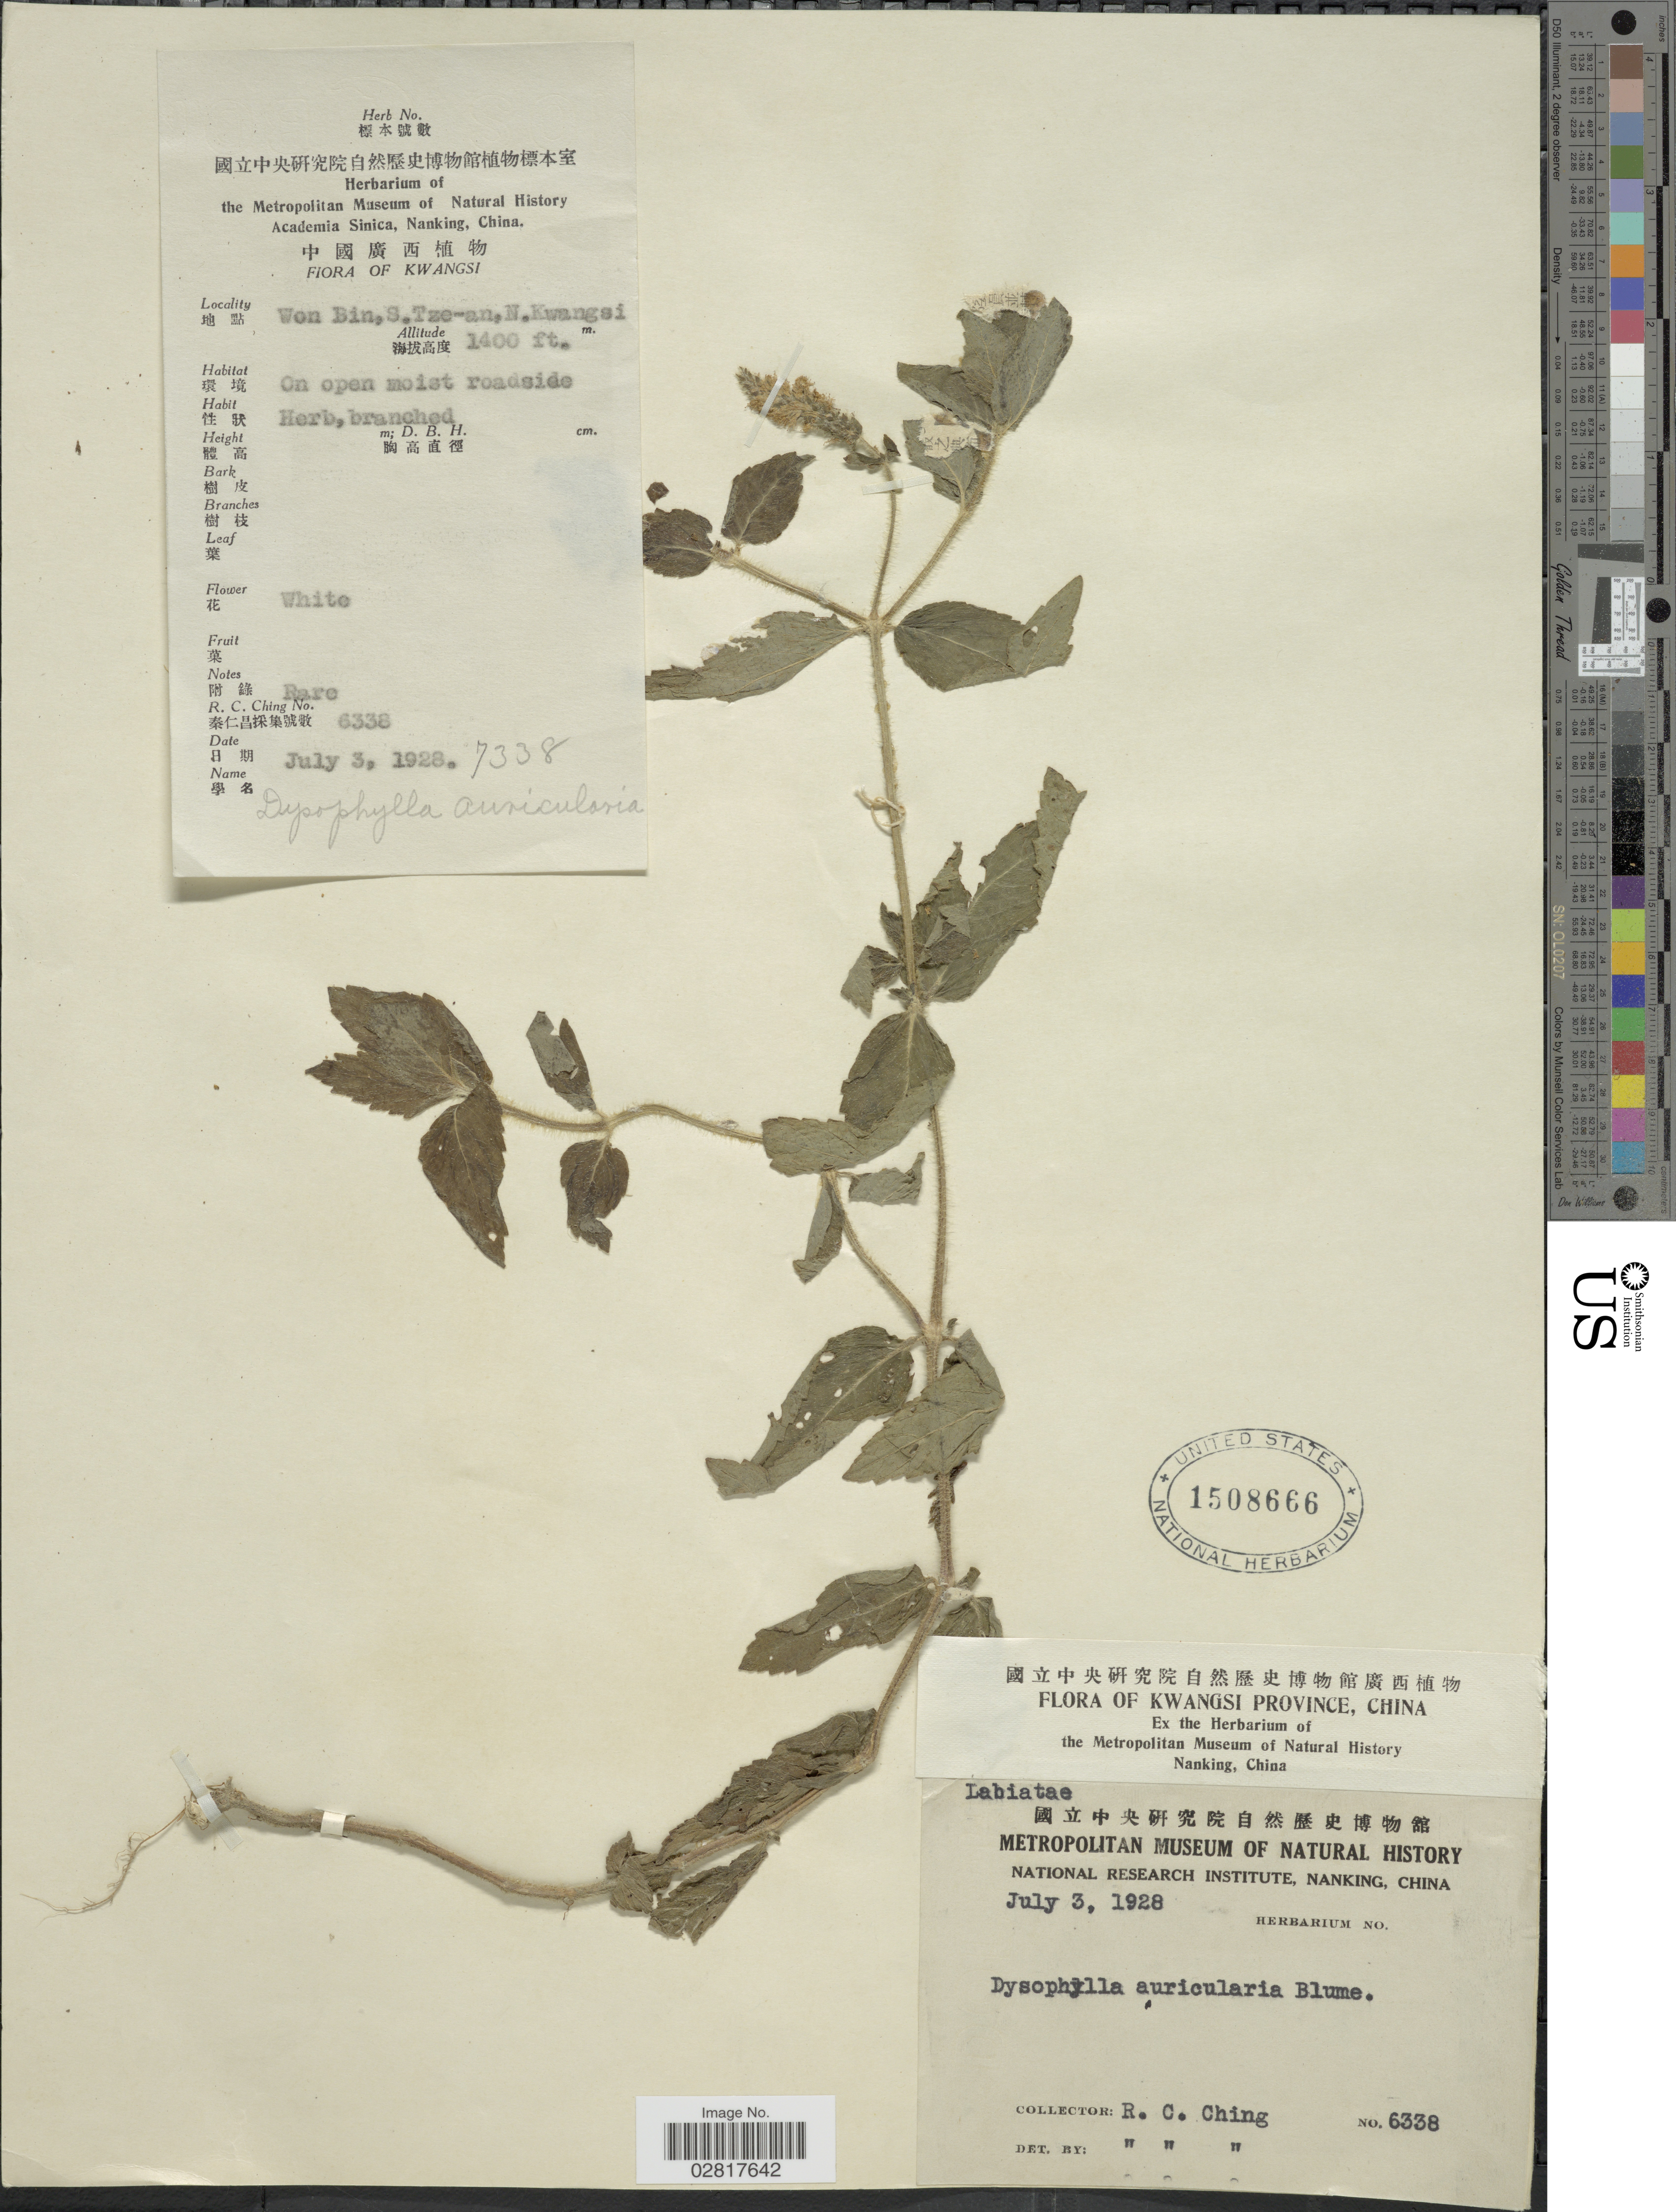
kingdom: Plantae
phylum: Tracheophyta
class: Magnoliopsida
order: Lamiales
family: Lamiaceae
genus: Pogostemon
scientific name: Pogostemon auricularius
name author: (L.) Hassk.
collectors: R. C. Ching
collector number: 6338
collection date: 1928-07-03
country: China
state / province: Guangxi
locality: Kwangsi. Won Bin, S.Tze-an, N.Kwangsi.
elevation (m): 427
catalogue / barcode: US 1508666